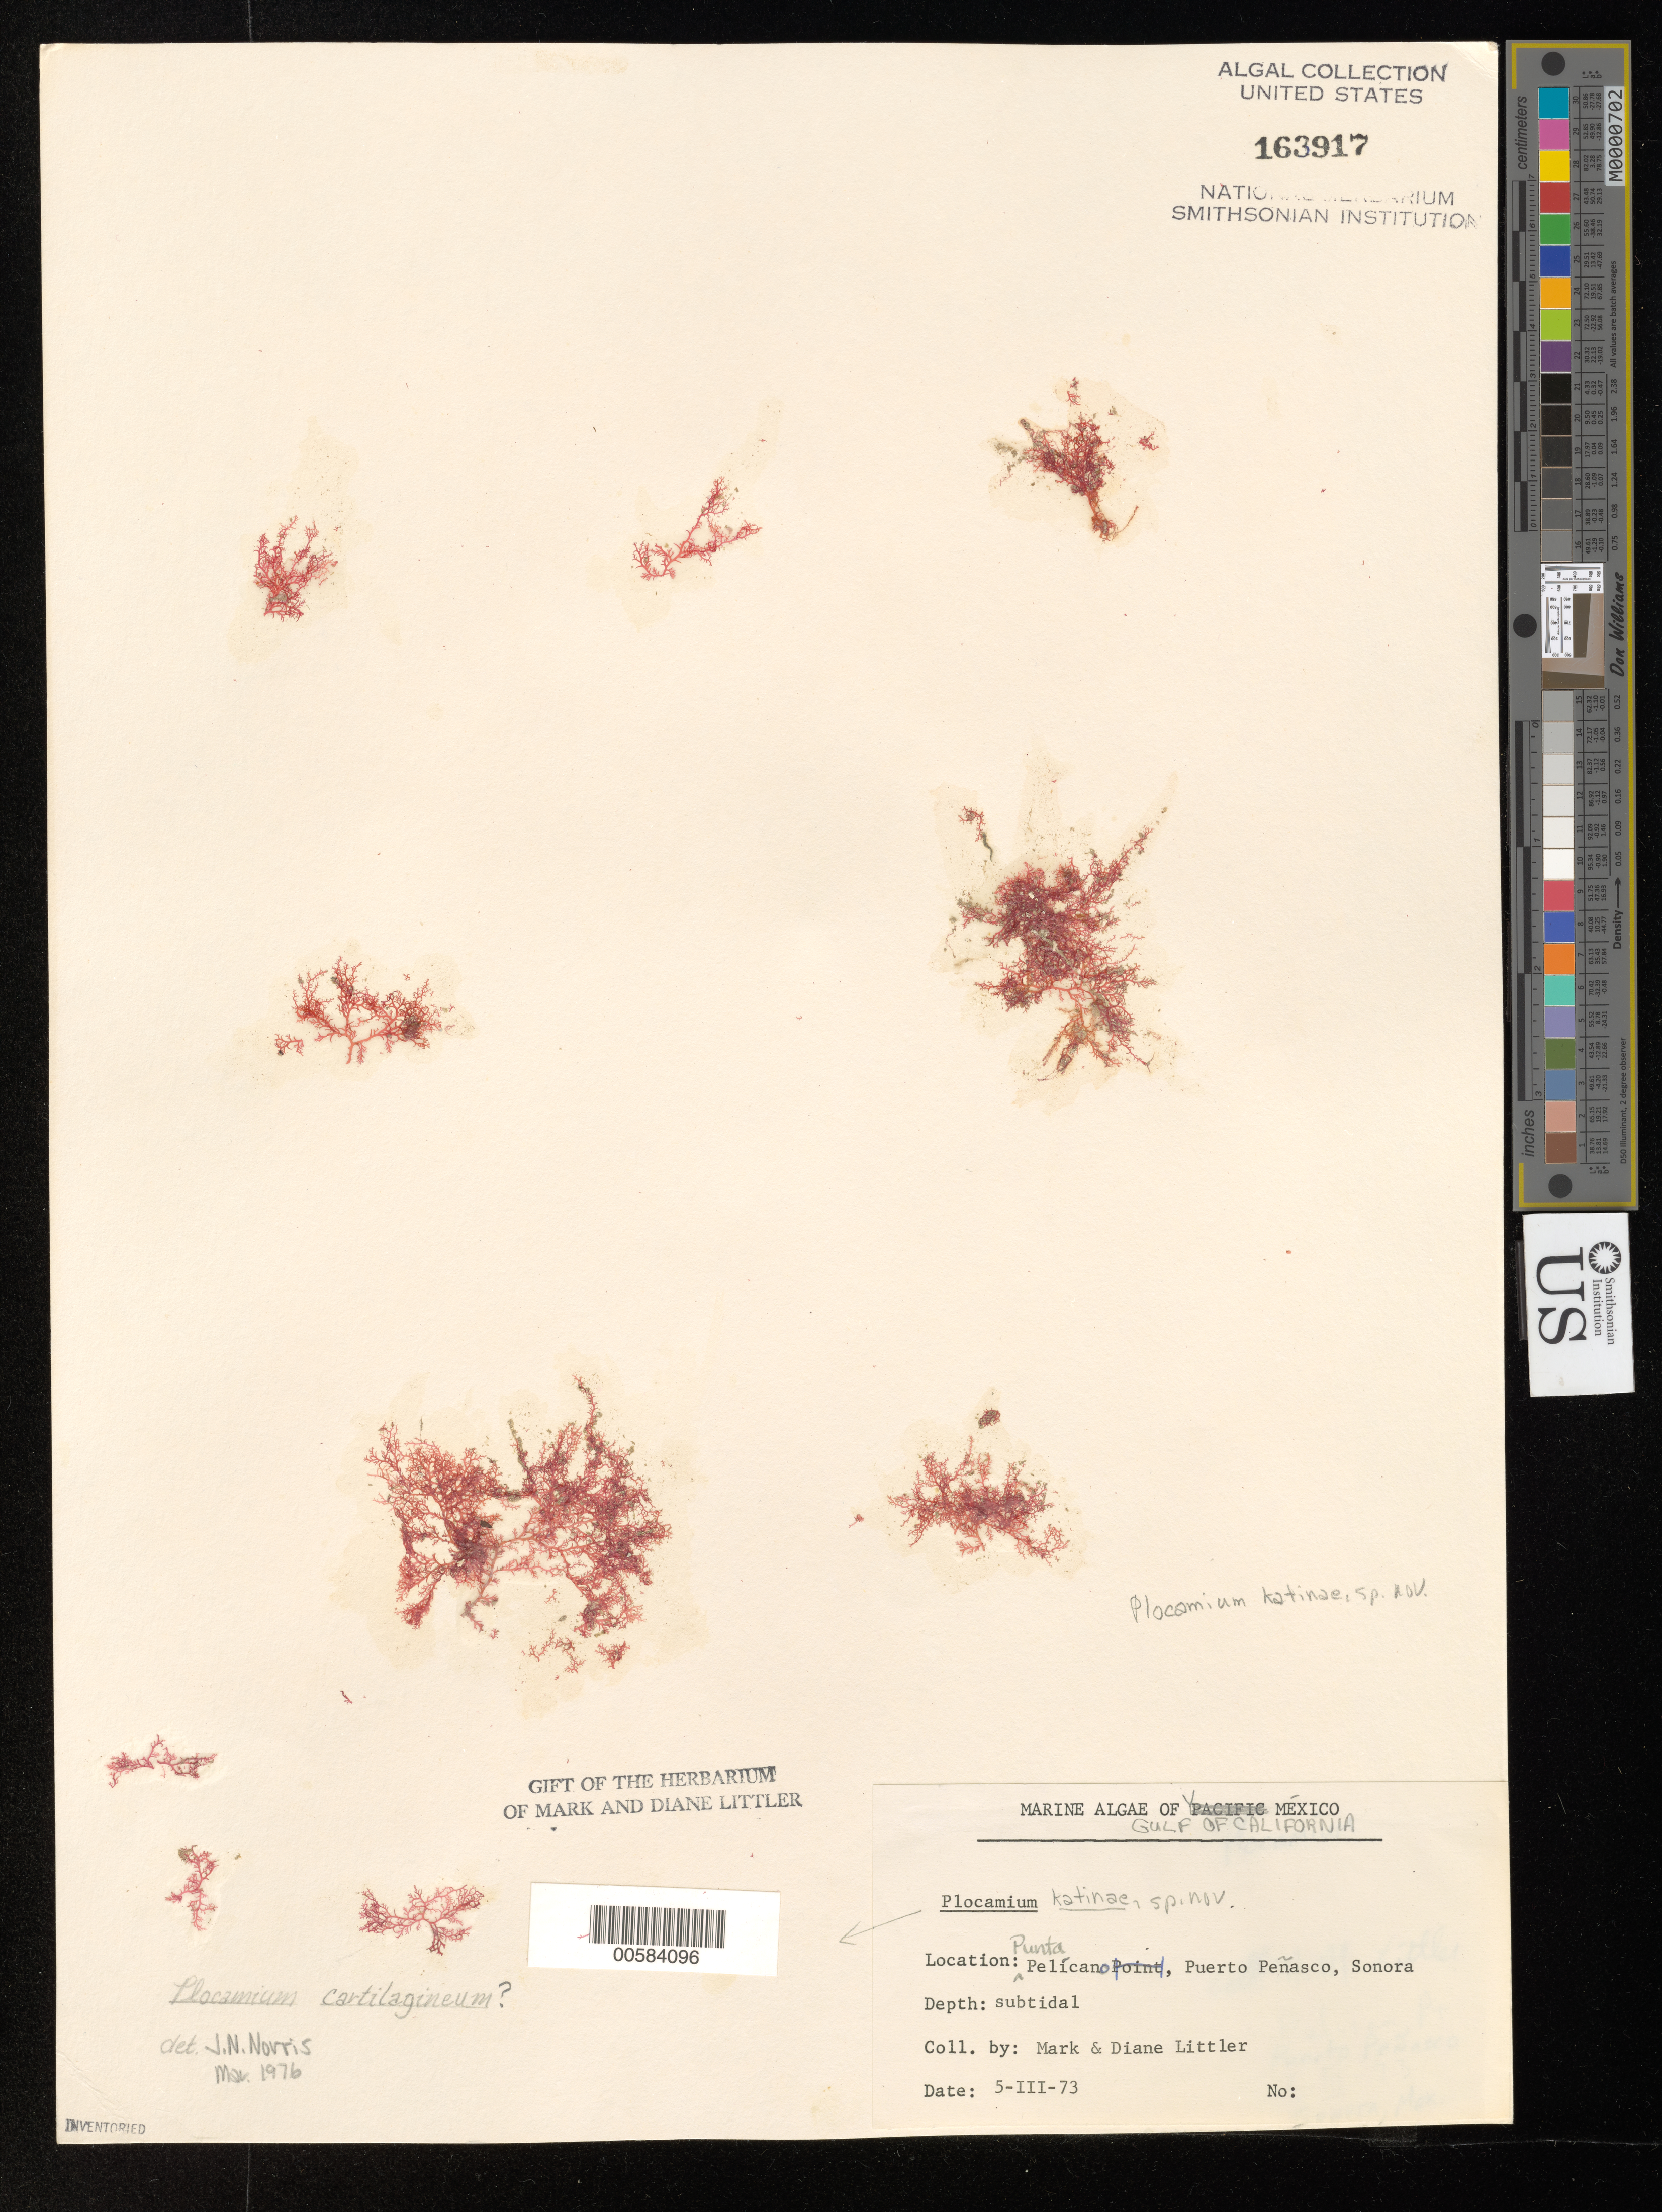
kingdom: Plantae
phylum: Rhodophyta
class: Florideophyceae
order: Plocamiales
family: Plocamiaceae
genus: Plocamium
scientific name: Plocamium katinae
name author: J.N. Norris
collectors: M. M. Littler & D. S. Littler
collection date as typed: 05 Mar 1973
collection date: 1973-03-05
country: Mexico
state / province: Sonora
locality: Punta Pelicano, Puerto Penasco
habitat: subtidal.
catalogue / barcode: US 163917